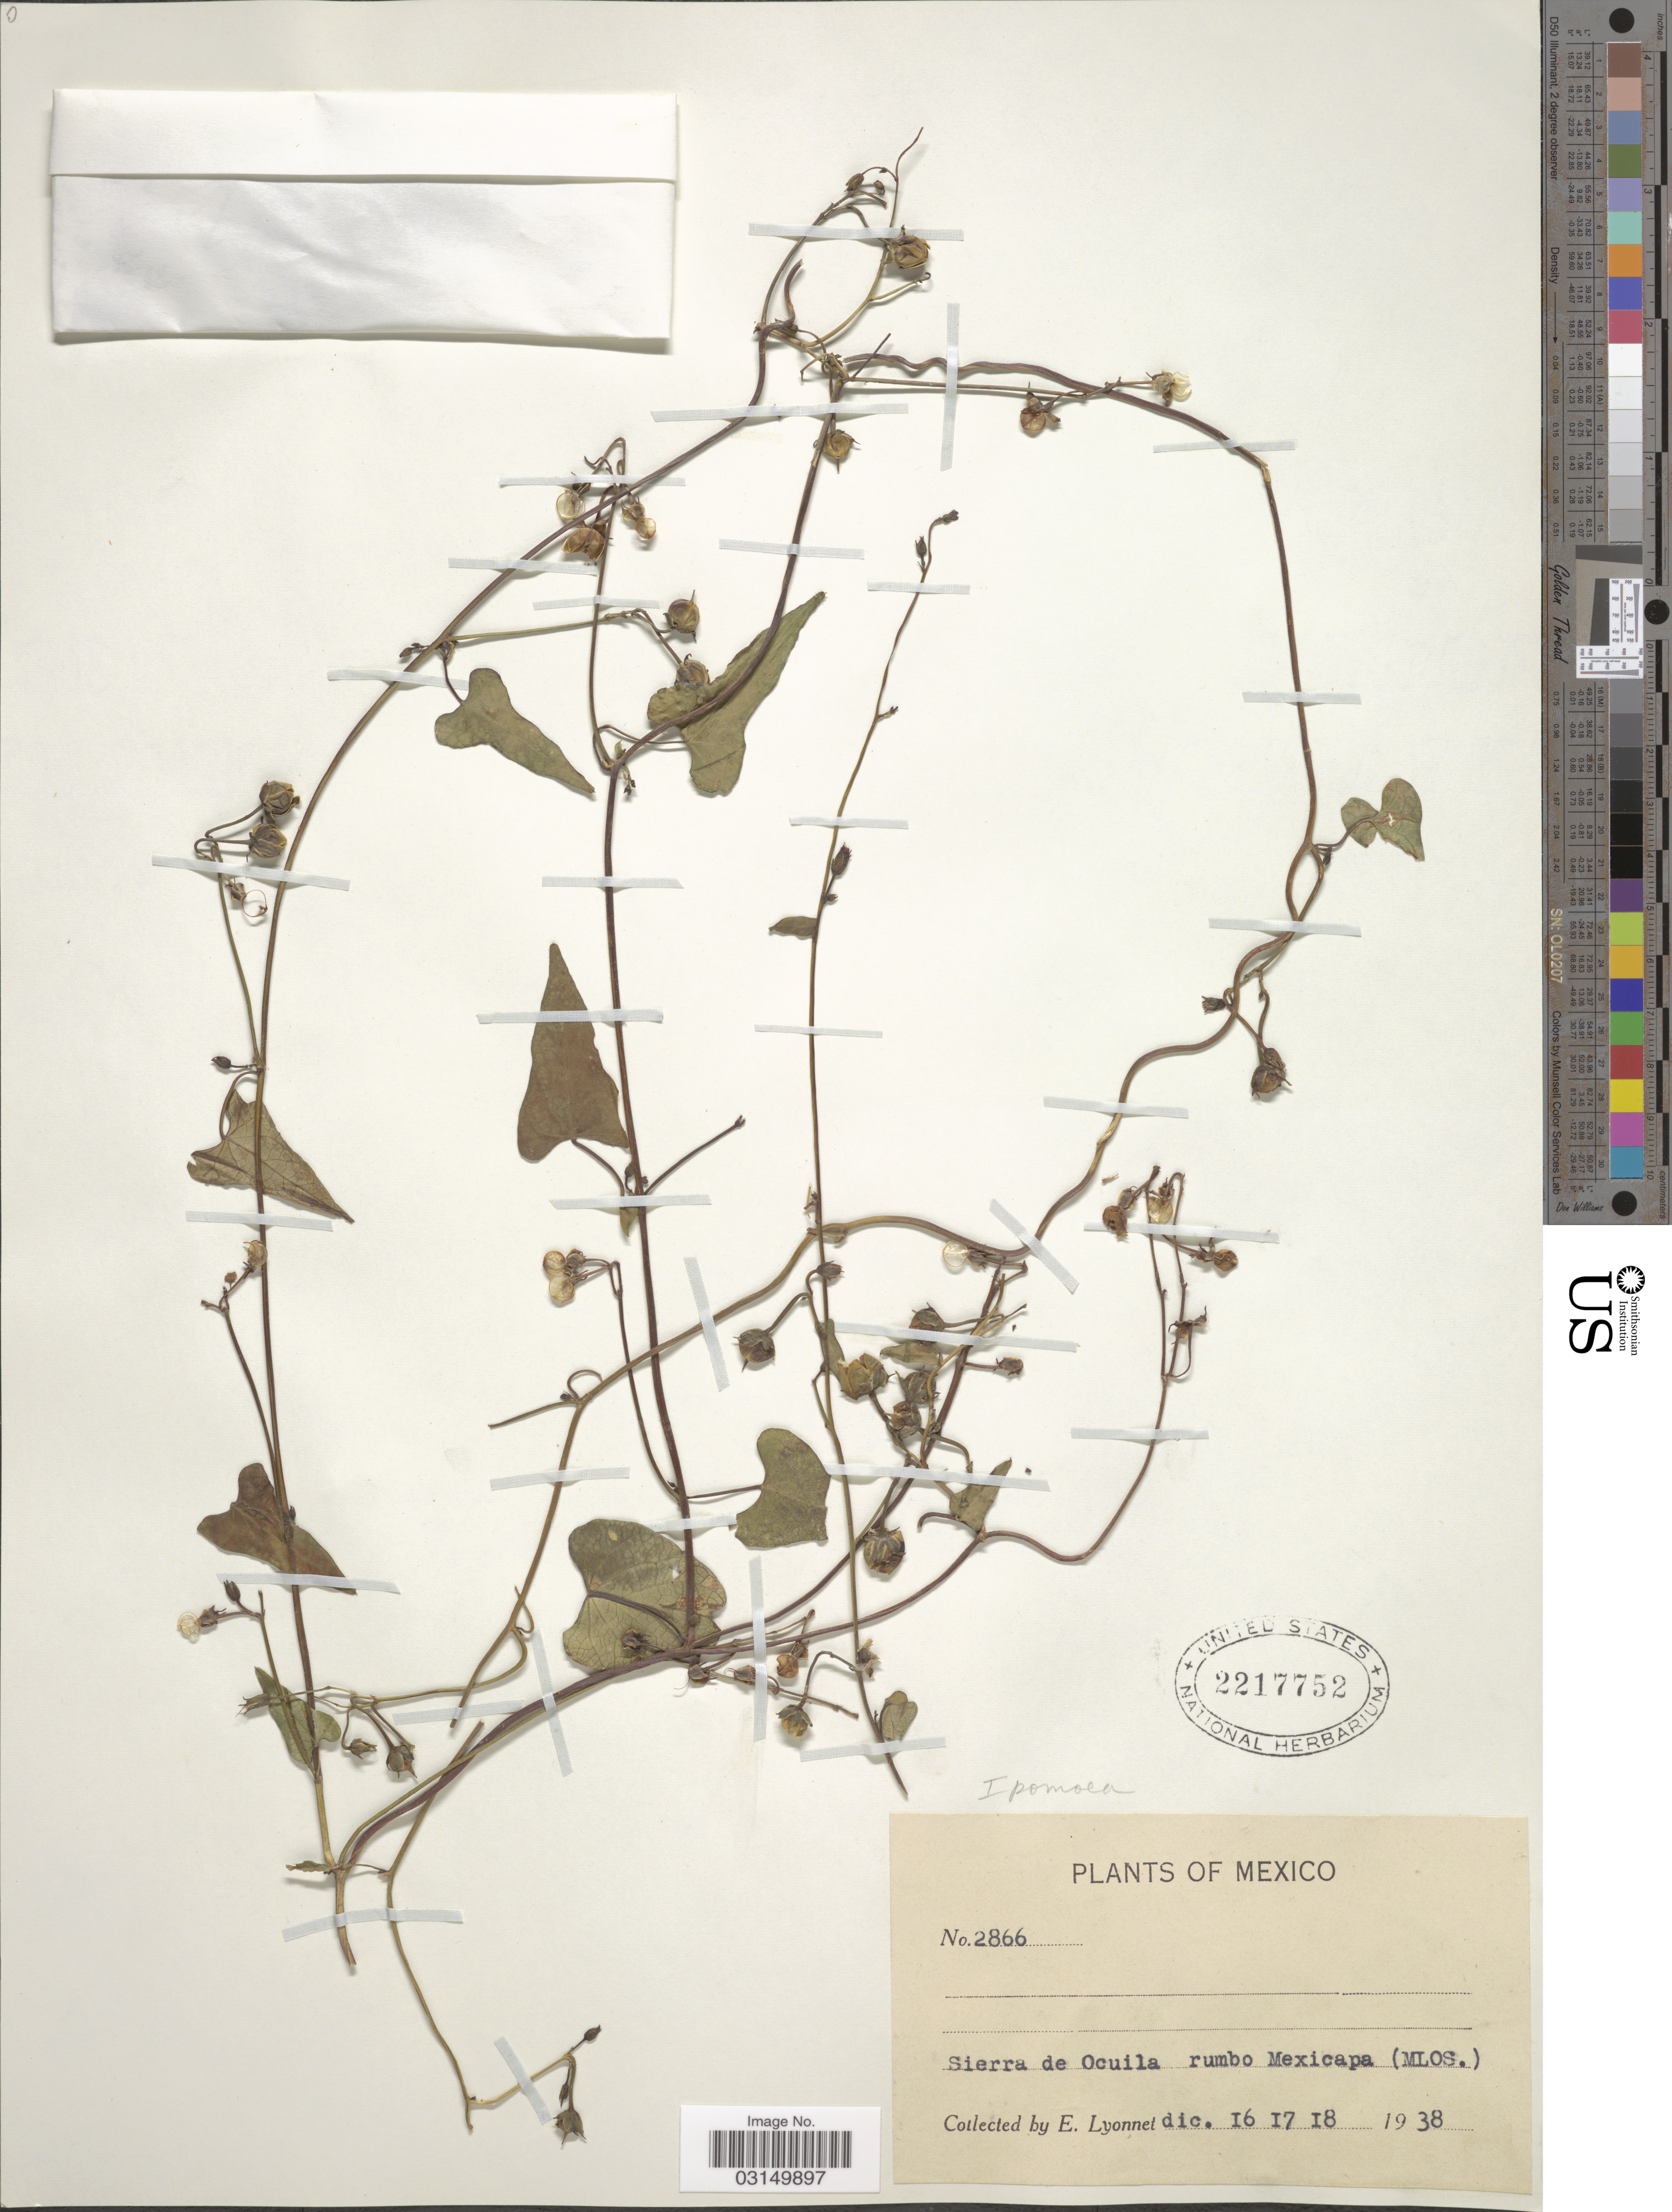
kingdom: Plantae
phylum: Tracheophyta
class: Magnoliopsida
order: Solanales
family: Convolvulaceae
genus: Ipomoea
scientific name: Ipomoea cholulensis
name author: Kunth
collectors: E. Lyonnet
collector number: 2866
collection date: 1938-12-16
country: Mexico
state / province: Morelos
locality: Sierra de Ocuila rumbo Mexicapa (Mlos.).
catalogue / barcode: US 2217752